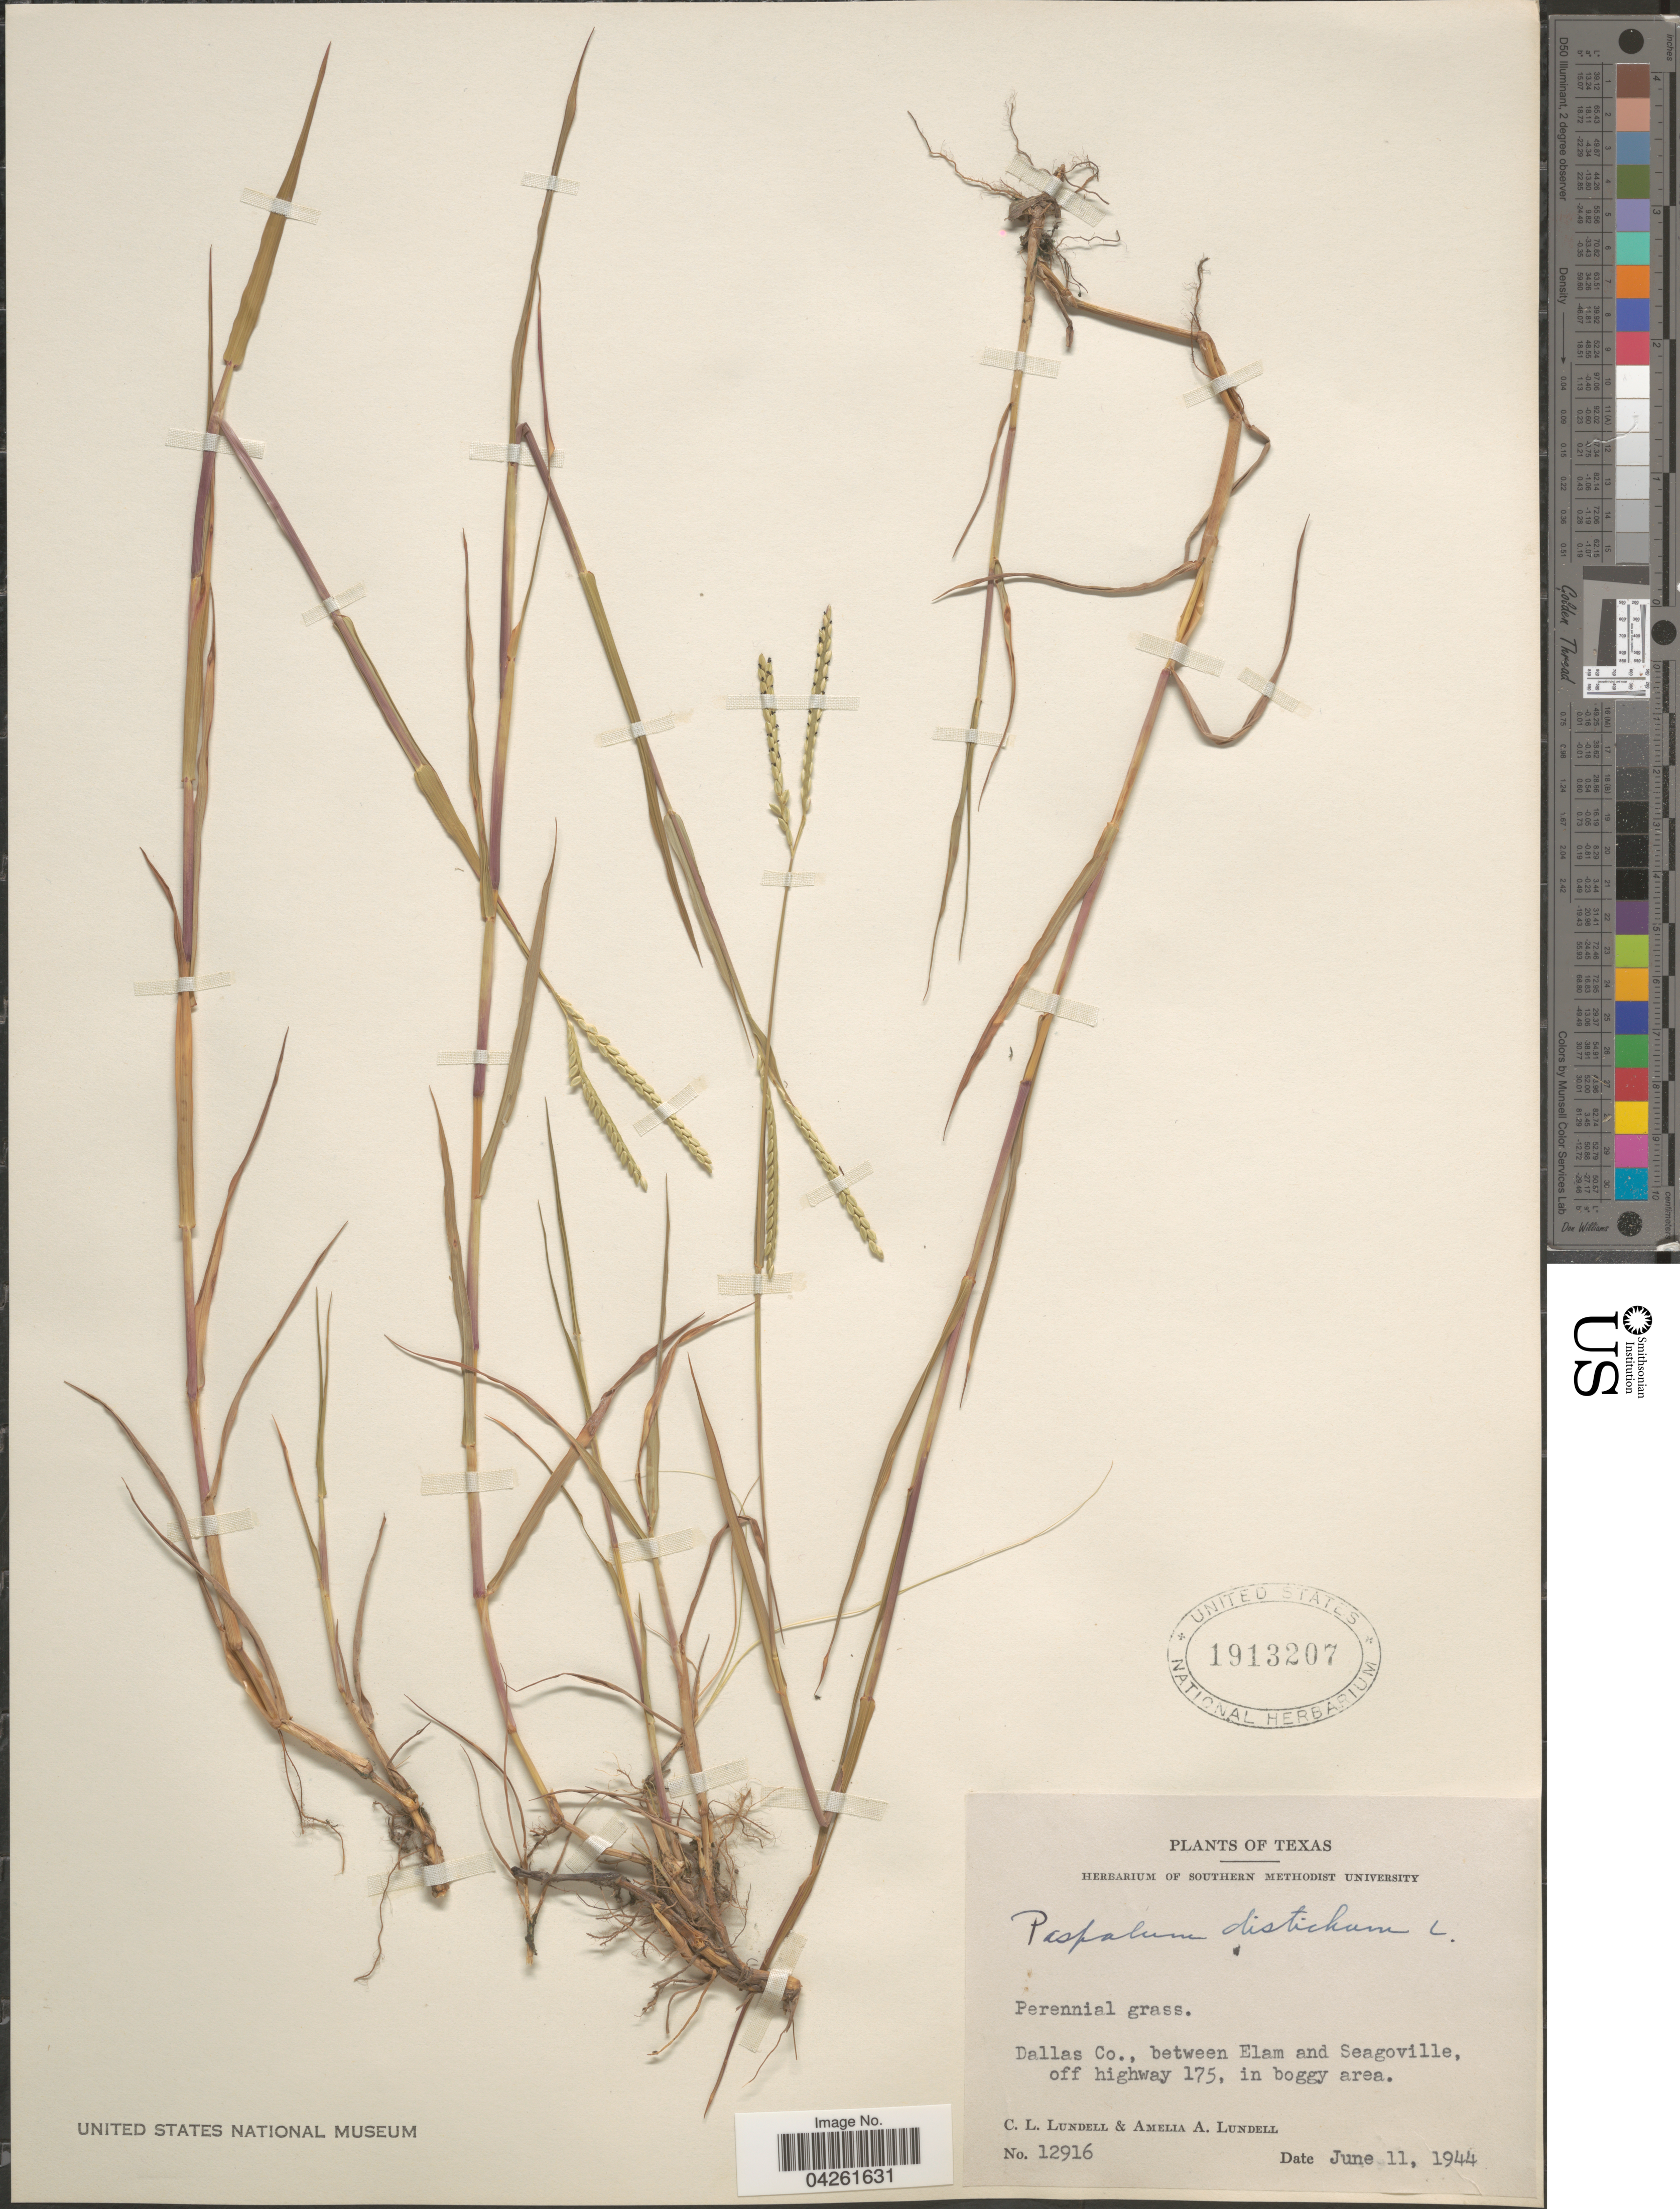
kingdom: Plantae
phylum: Tracheophyta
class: Liliopsida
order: Poales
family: Poaceae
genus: Paspalum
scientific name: Paspalum distichum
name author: L.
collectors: C. L. Lundell & A. A. Lundell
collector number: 12916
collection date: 1944-06-11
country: United States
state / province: Texas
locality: Dallas Co., between Elam and Seagoville, off highway 175, in boggy area.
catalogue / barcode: US 1913207